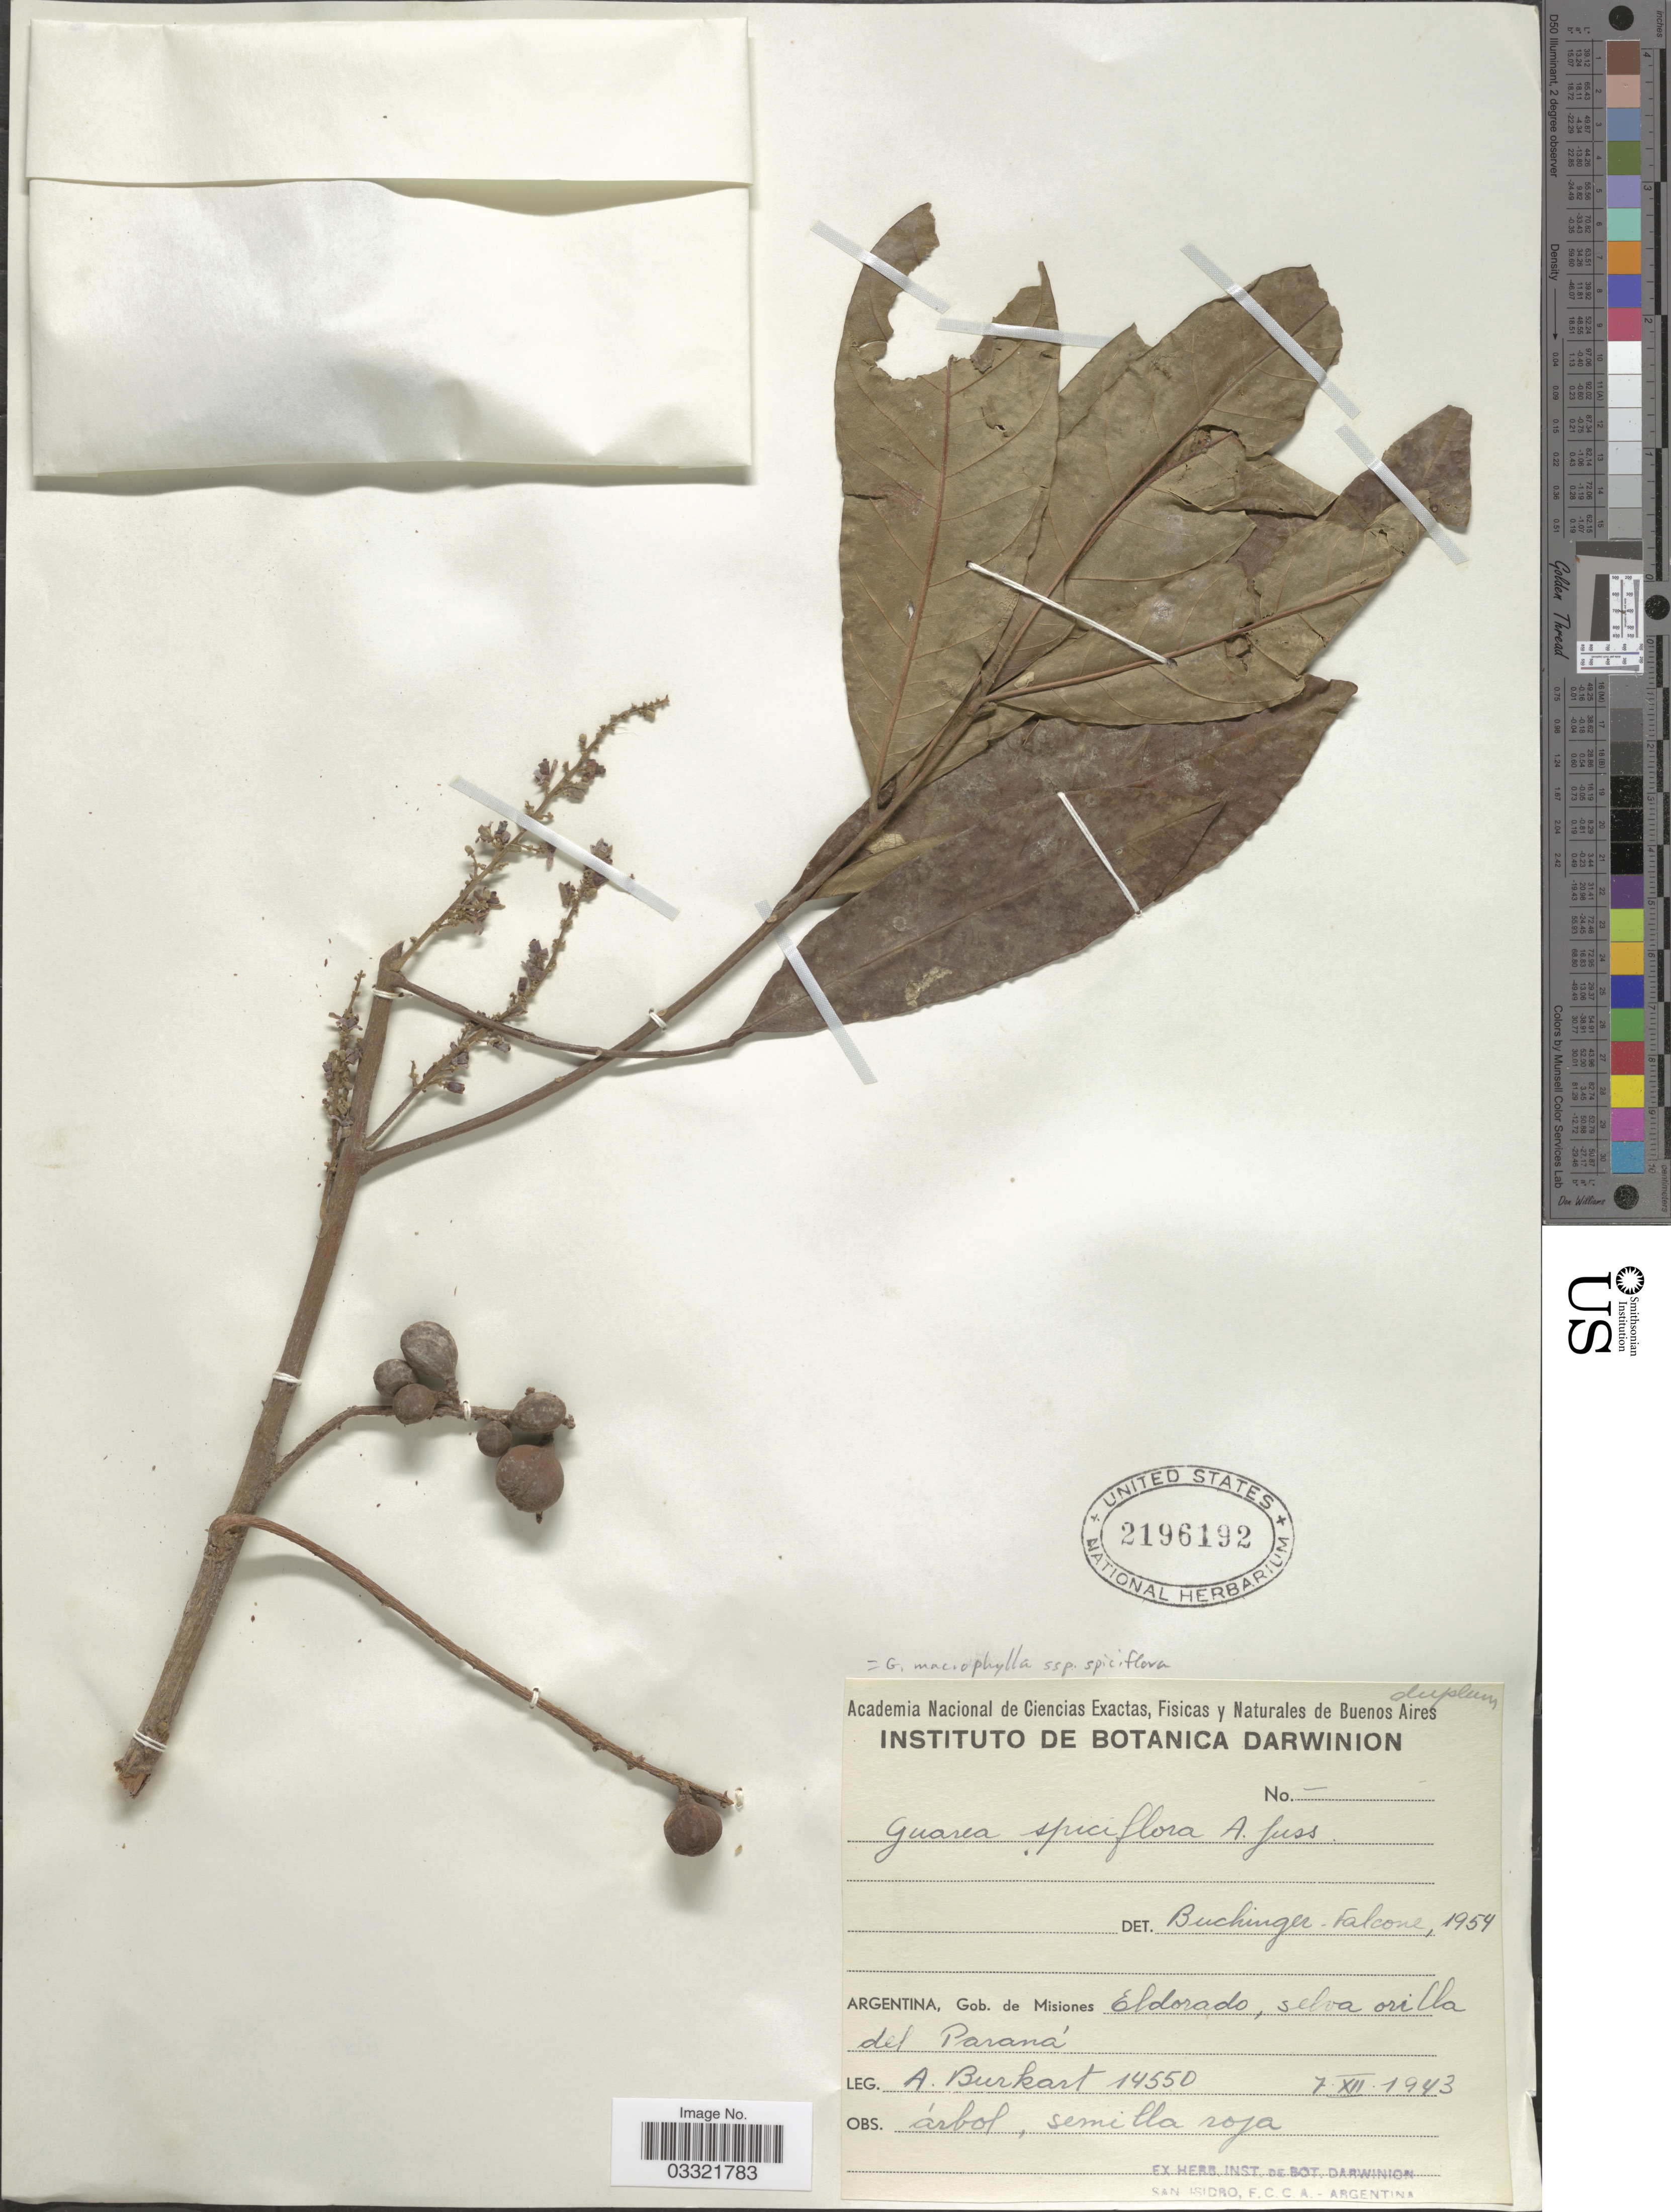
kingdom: Plantae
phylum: Tracheophyta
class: Magnoliopsida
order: Sapindales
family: Meliaceae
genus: Guarea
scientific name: Guarea macrophylla subsp. spiciflora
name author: (A. Juss.) T.D. Penn.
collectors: A. E. Burkart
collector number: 14550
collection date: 1943-12-07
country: Argentina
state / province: Misiones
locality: Gob. de Misiones, Eldorado, selva orilla del Paraná.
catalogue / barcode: US 2196192